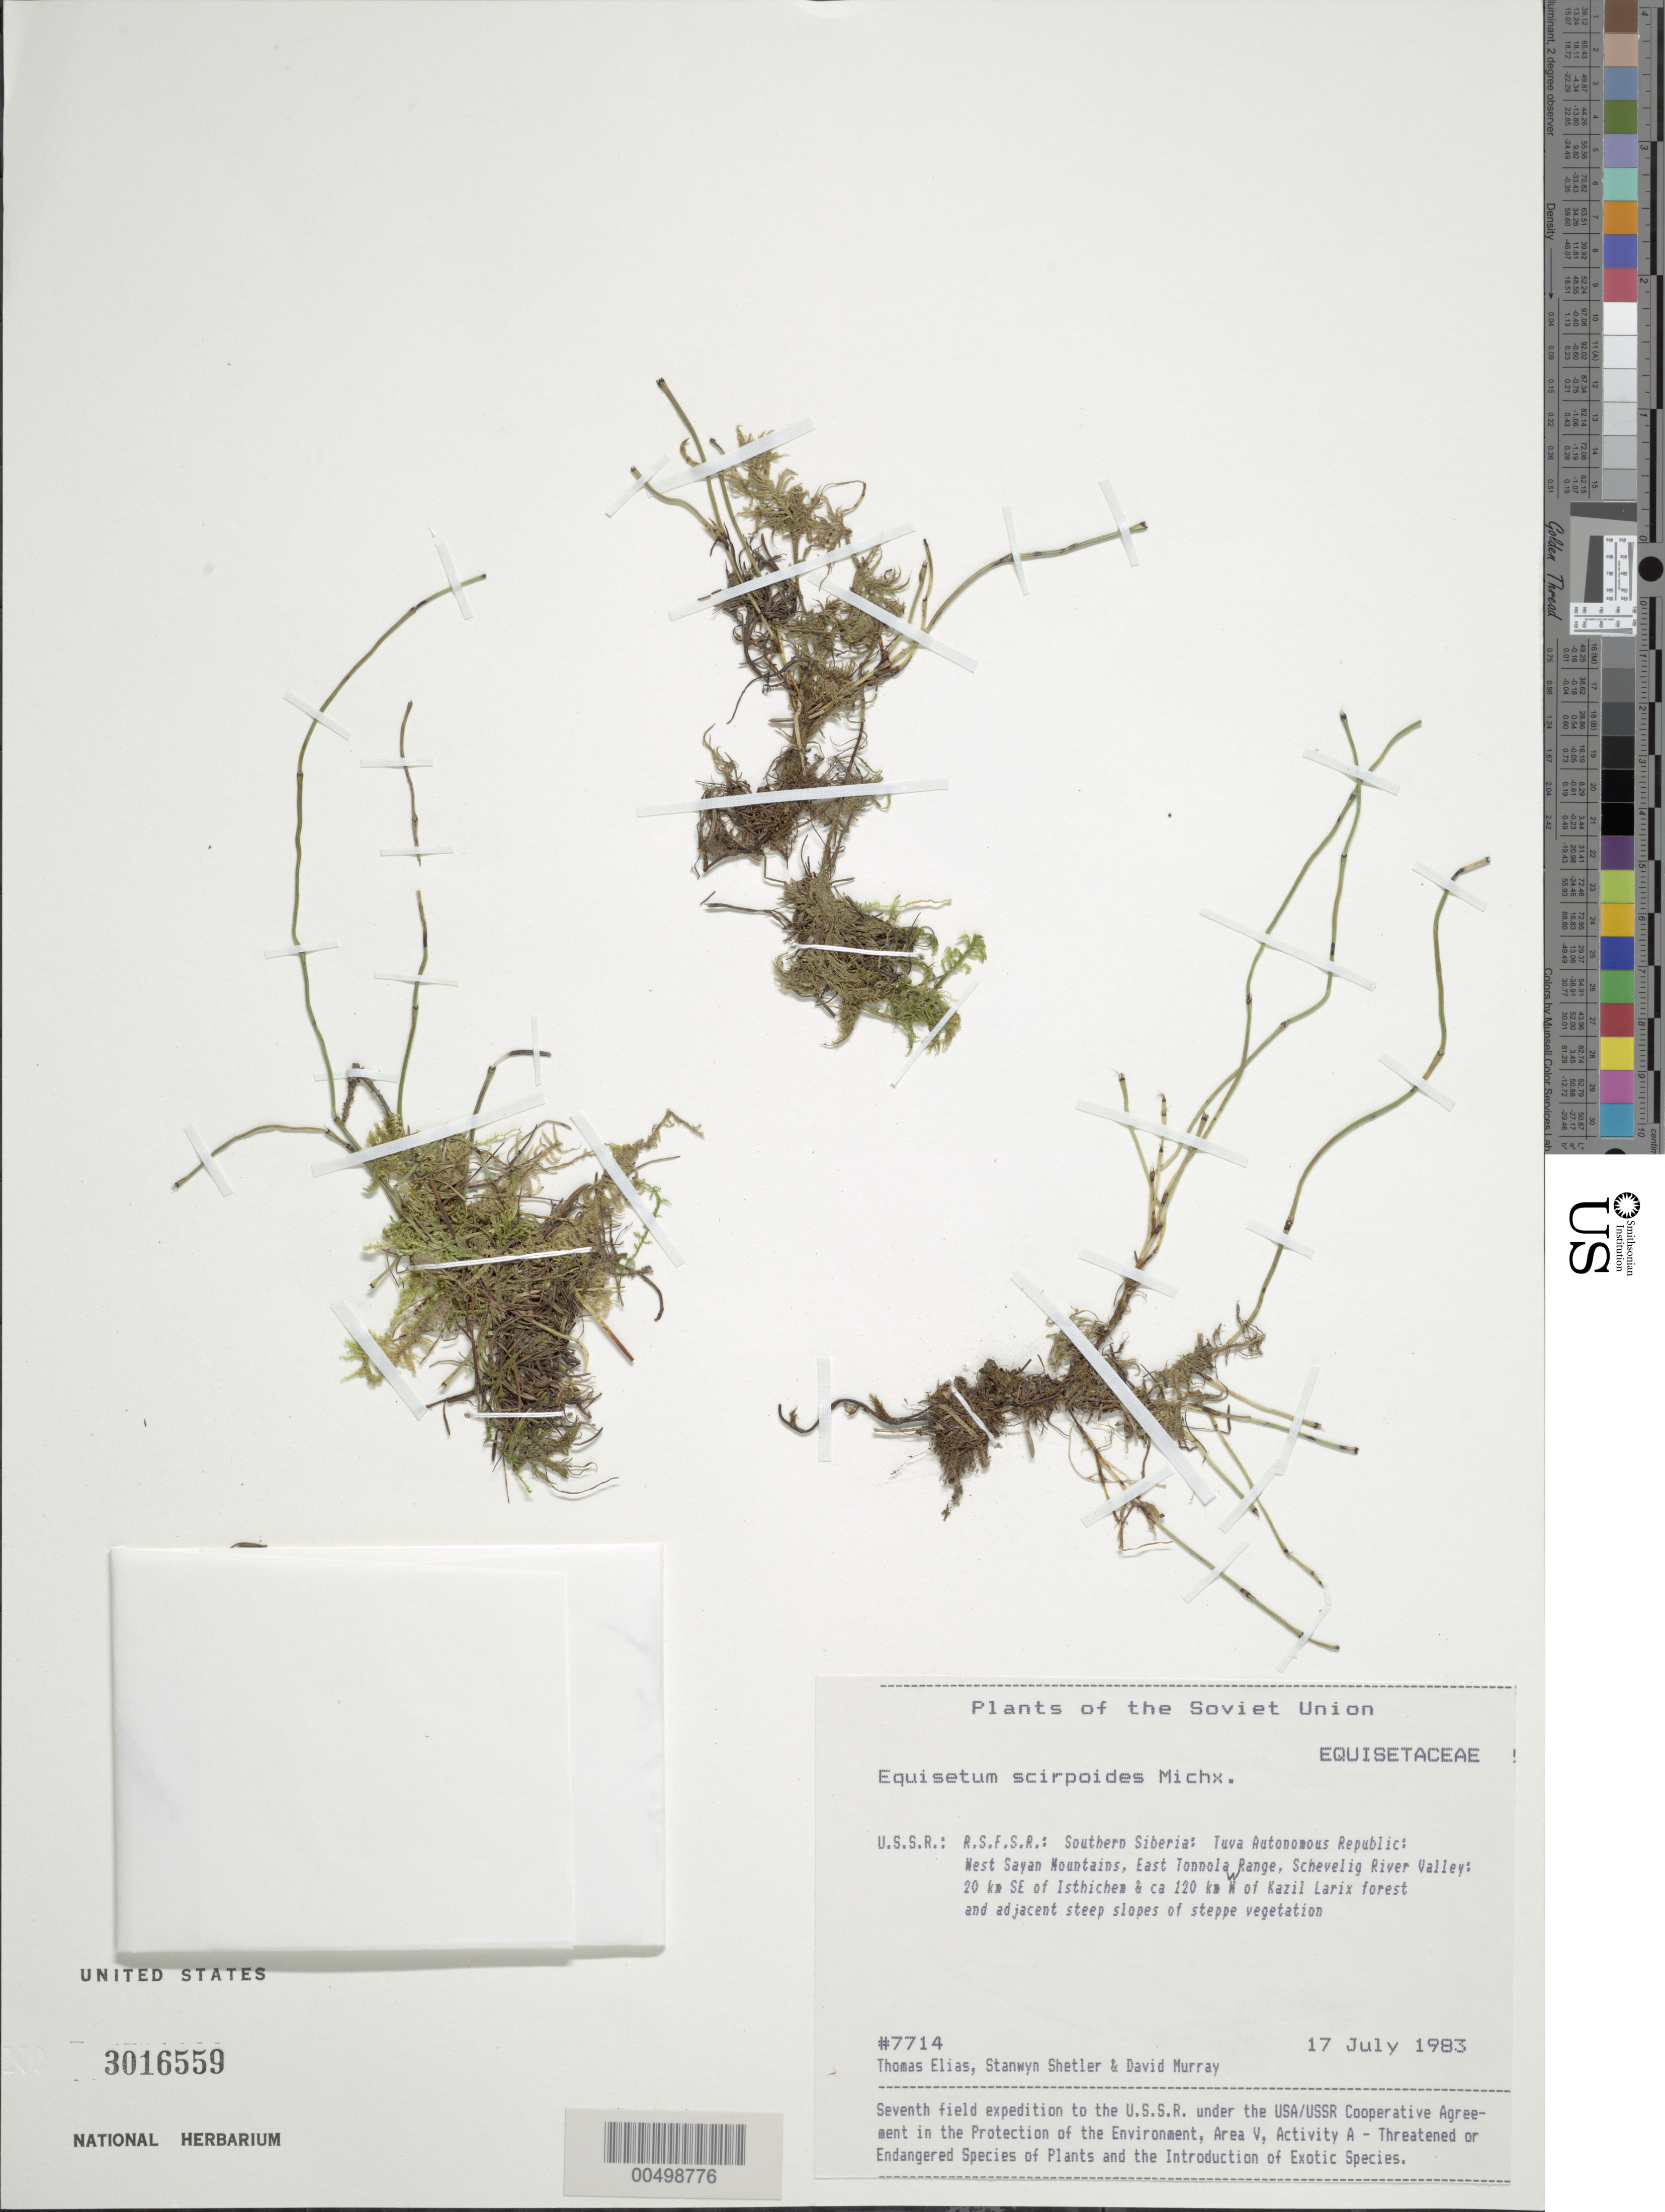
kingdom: Plantae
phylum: Tracheophyta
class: Polypodiopsida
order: Equisetales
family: Equisetaceae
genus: Equisetum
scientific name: Equisetum scirpoides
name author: Michx.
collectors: T. Elias, S. Shetler & D. F. Murray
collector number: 7714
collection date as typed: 17 Jul 1983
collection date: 1983-07-17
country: Russian Federation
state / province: Tuva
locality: West Sayan Mountains, East Tonnola [Tannu-Ola] Range, Schevelig River Valley, 20 km SE of Isthichem [Ishti-Khem], *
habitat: Larix forest and adjacent steep slopes of steppe vegetation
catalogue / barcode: US 3016559